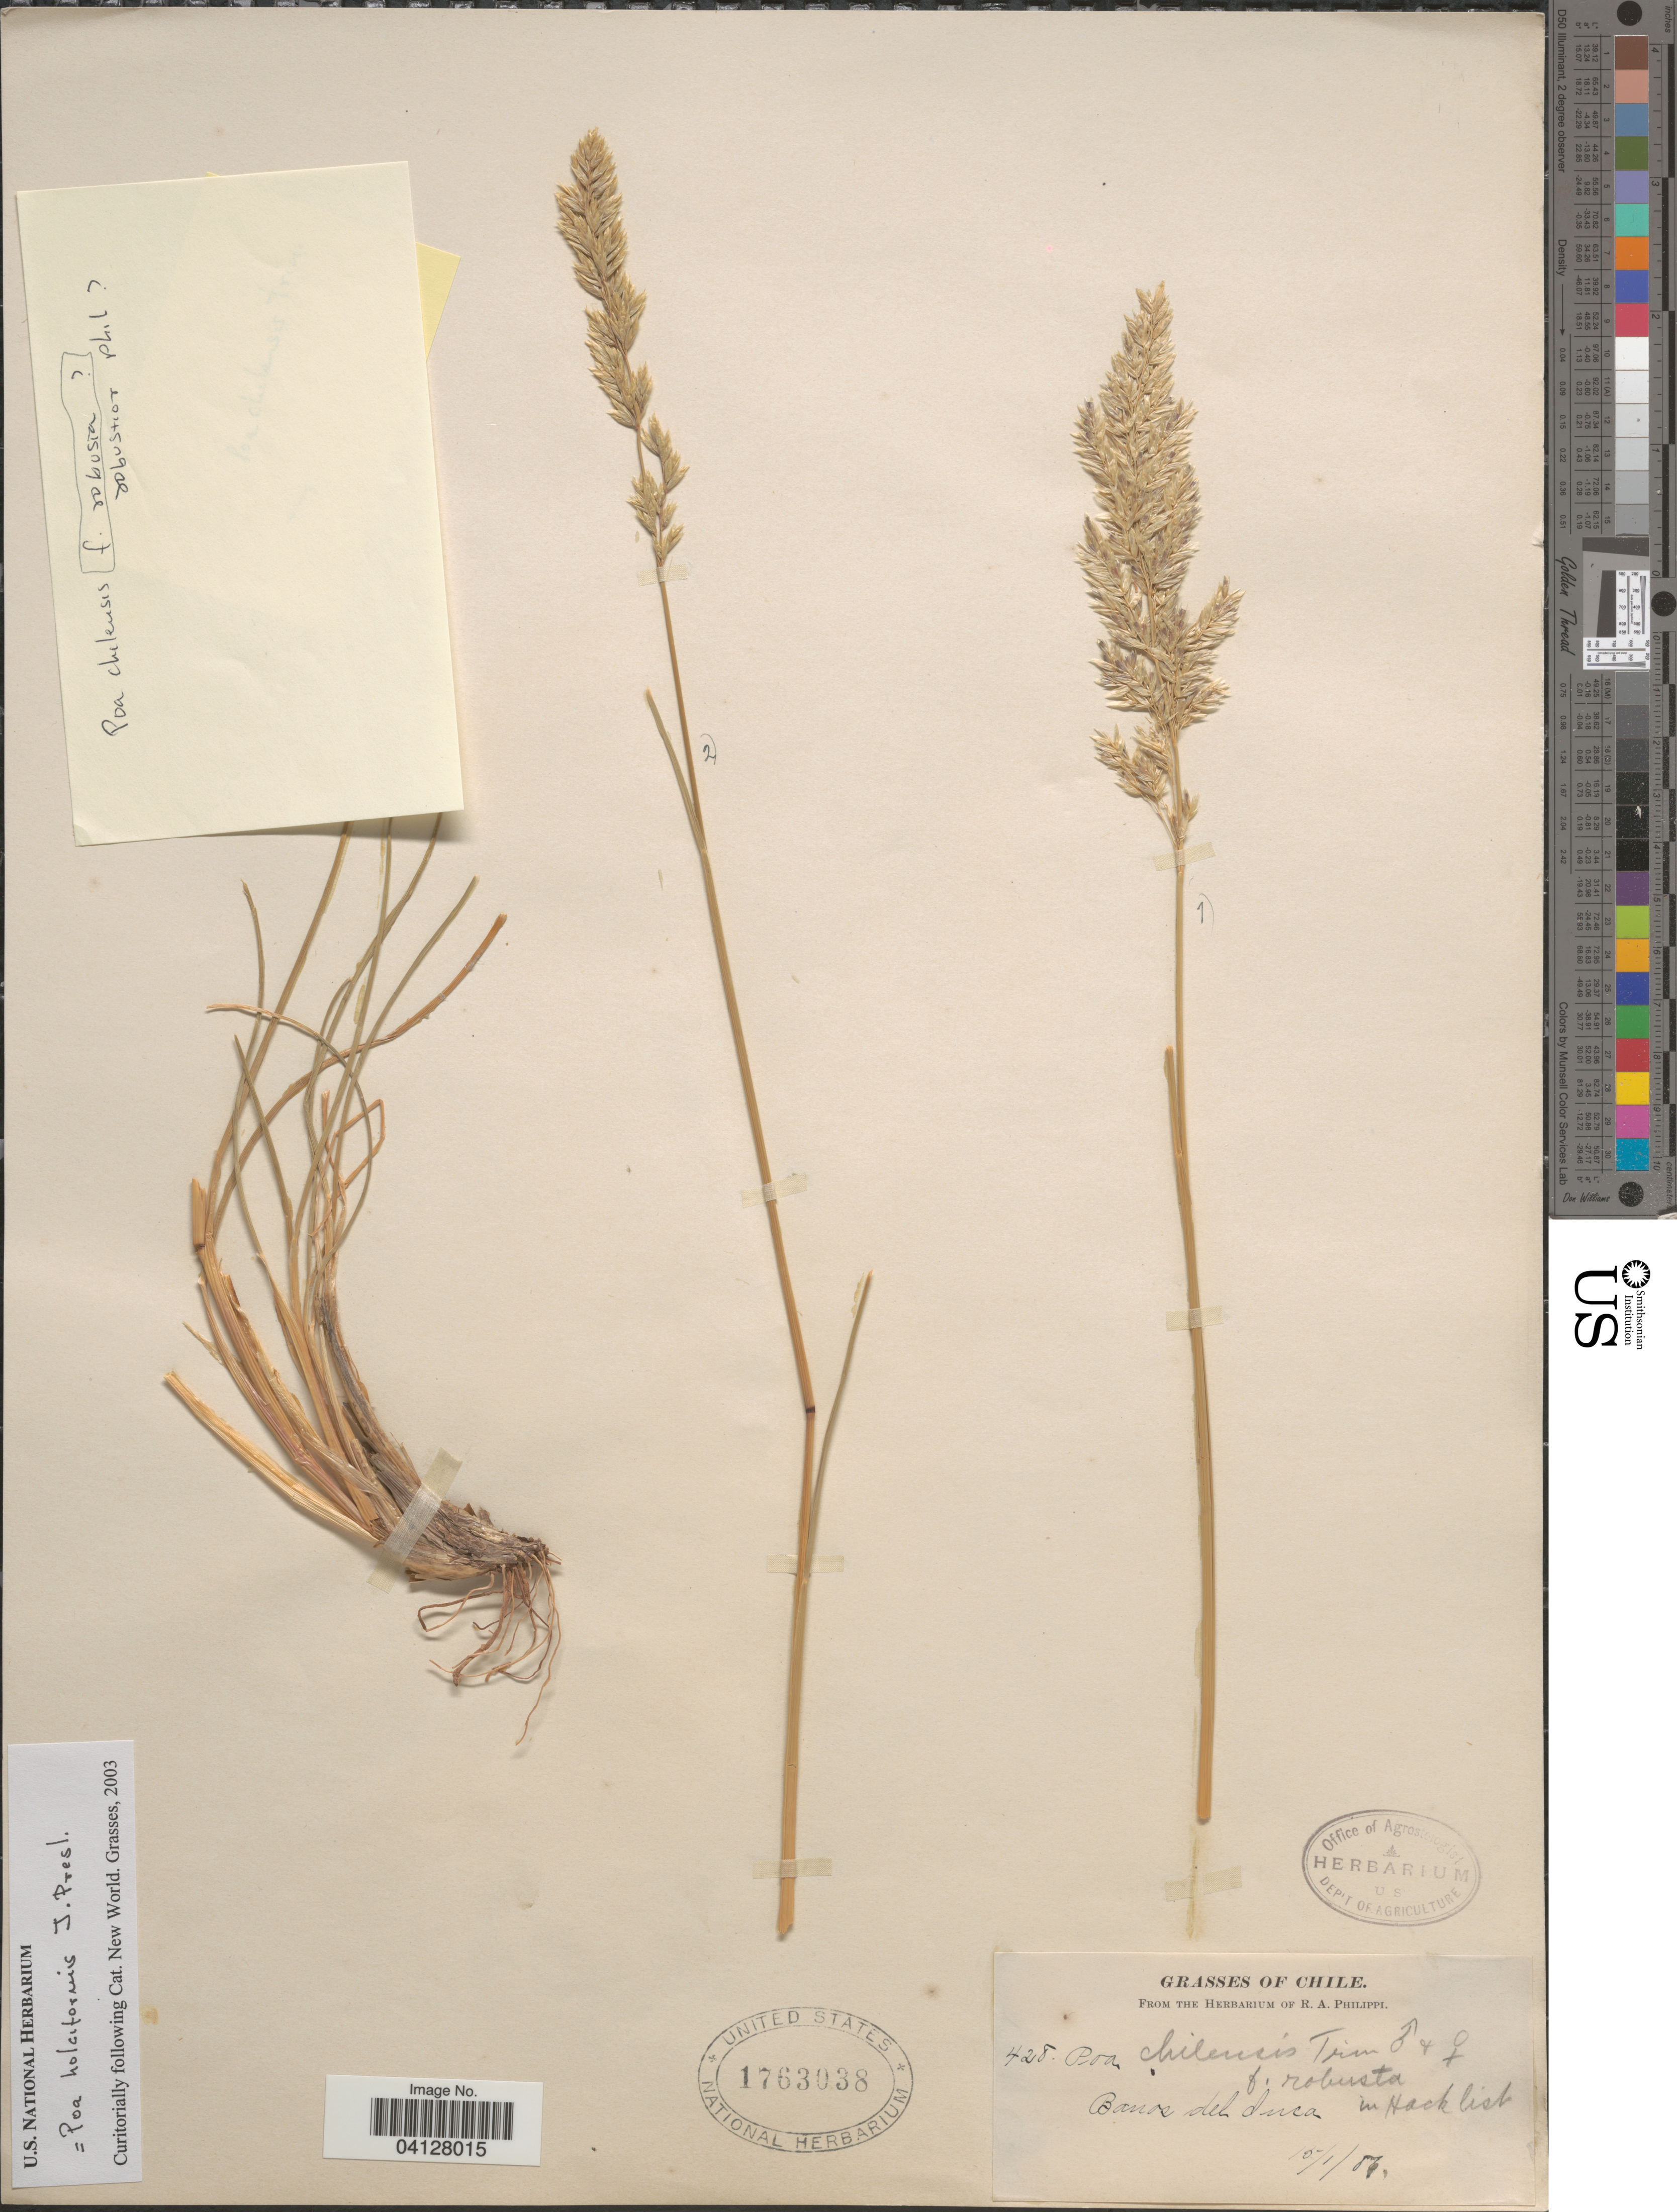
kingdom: Plantae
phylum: Tracheophyta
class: Liliopsida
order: Poales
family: Poaceae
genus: Poa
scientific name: Poa holciformis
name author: J. Presl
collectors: ex. herb. R.A. Philippi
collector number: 428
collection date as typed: Transcribed d/m/y: 15/1/86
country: Chile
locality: Banos del Inca.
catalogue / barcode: US 1763038